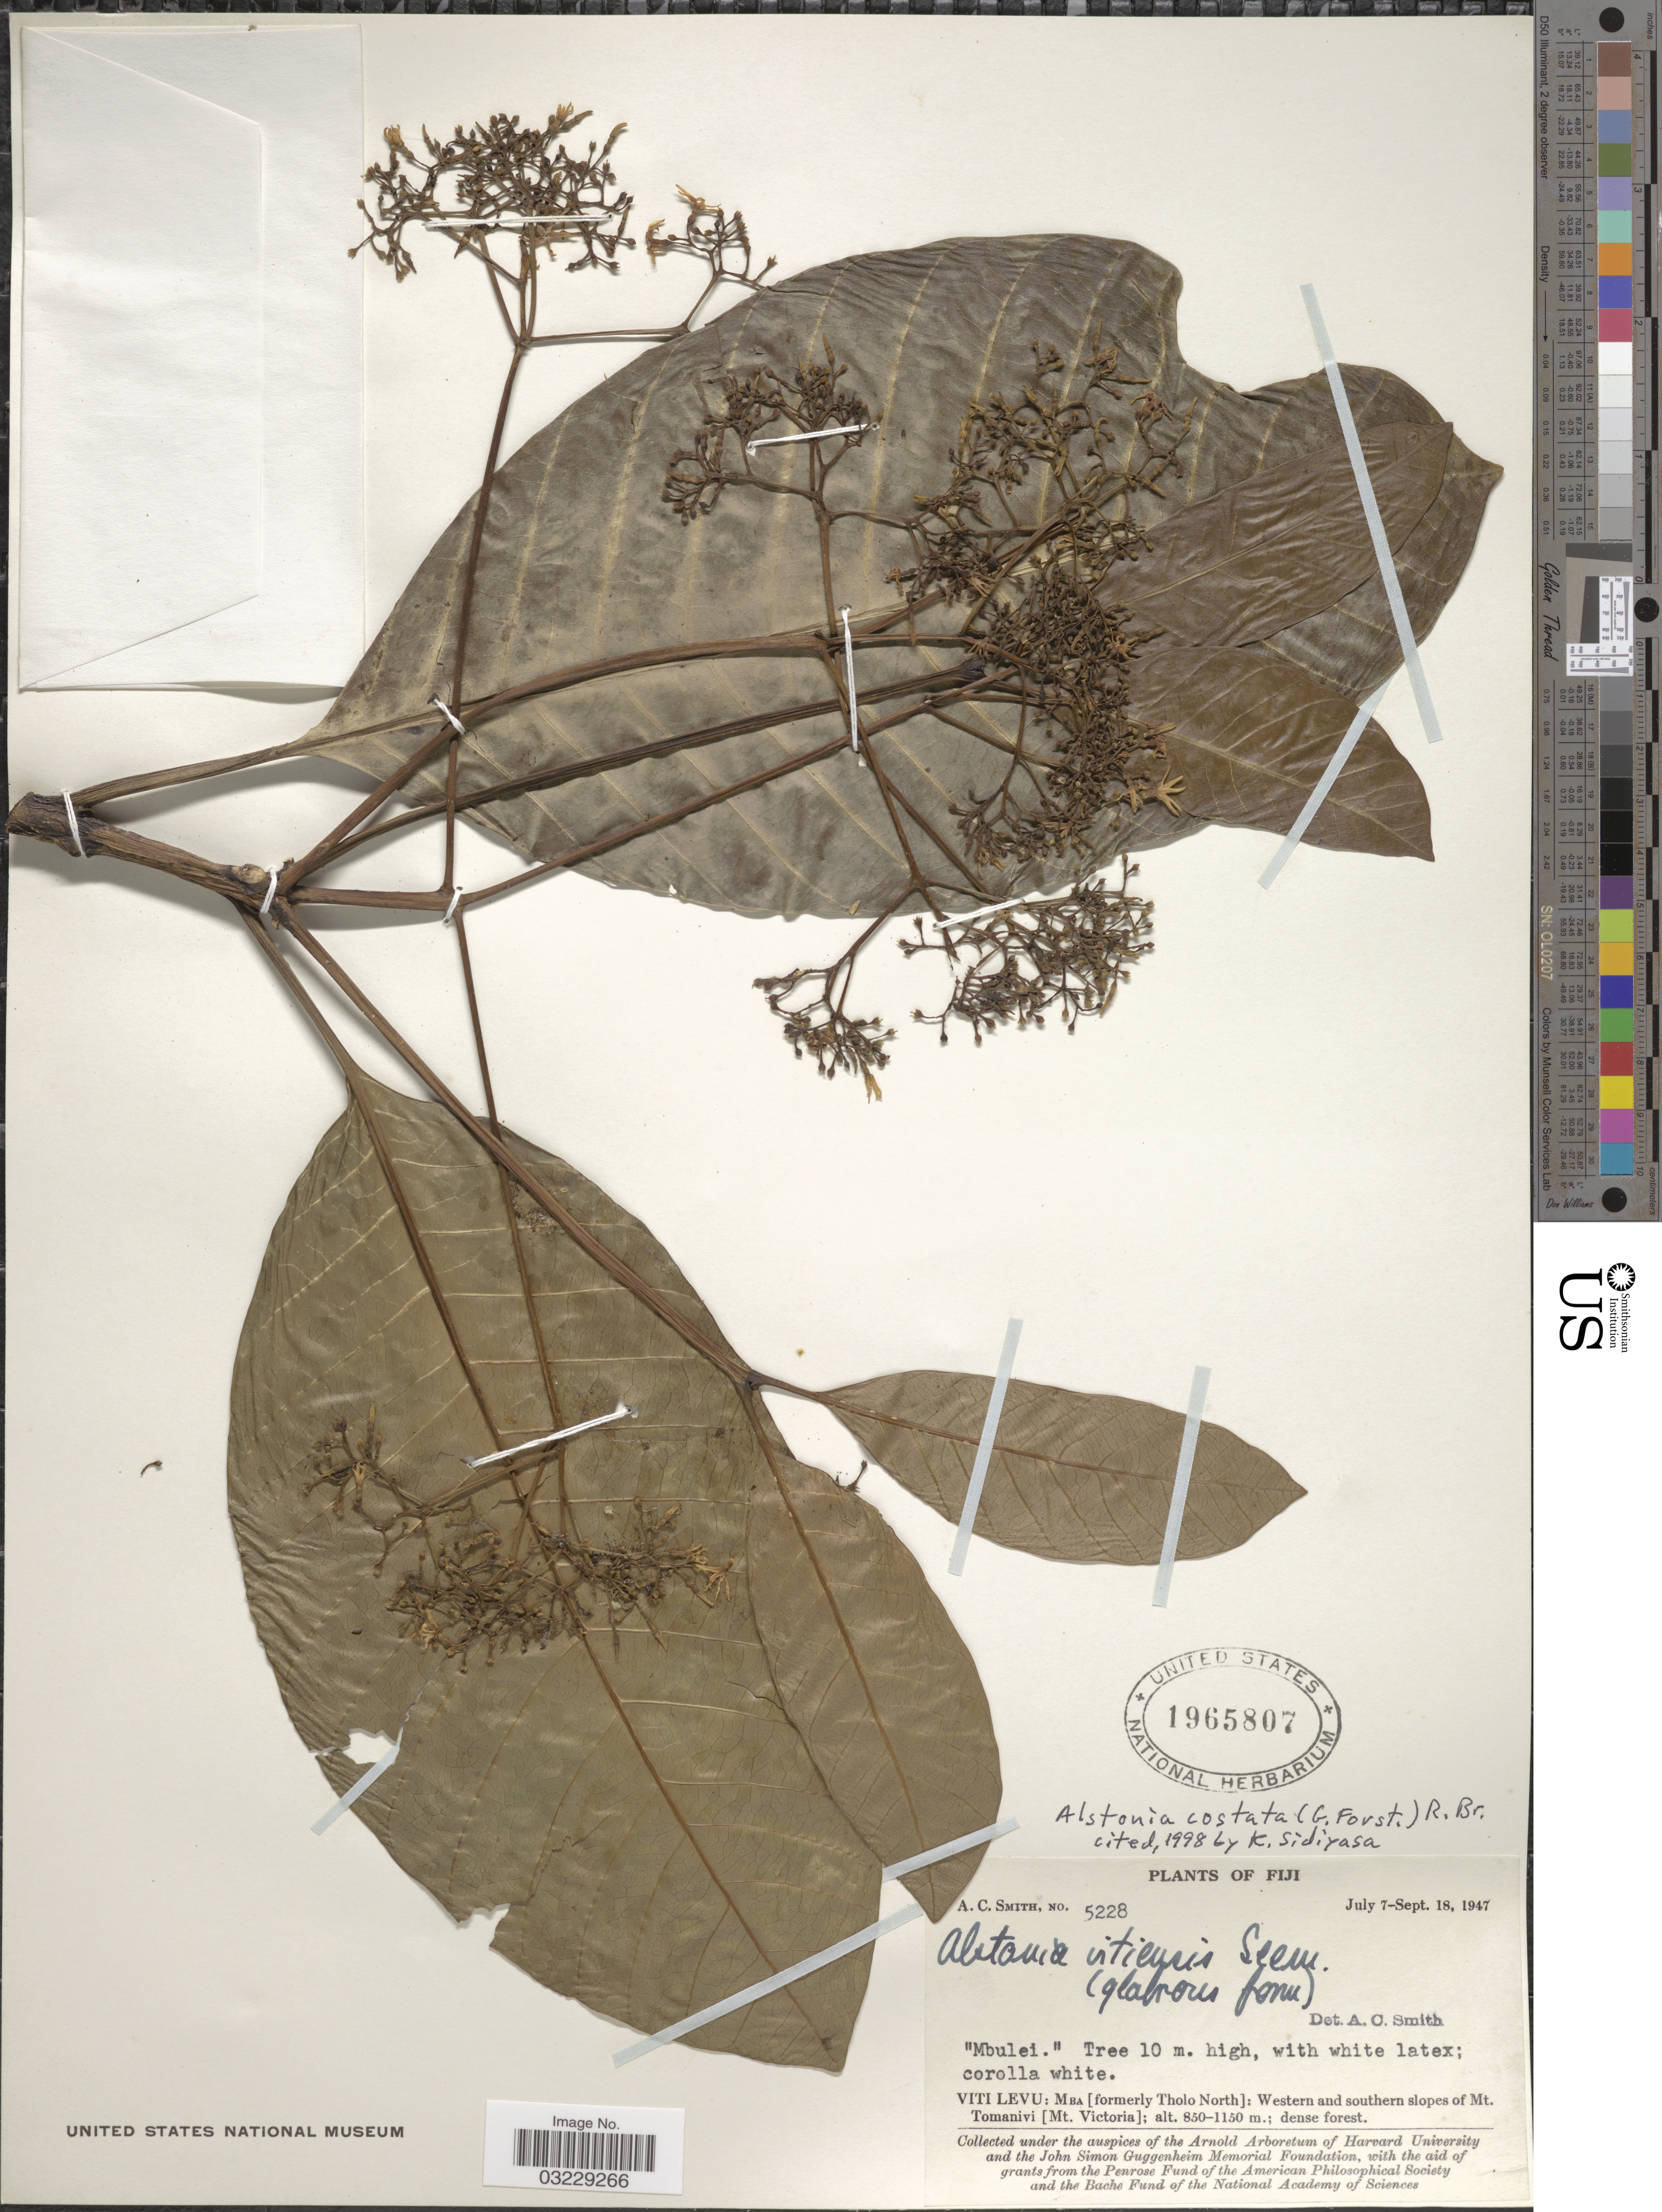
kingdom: Plantae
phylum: Tracheophyta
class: Magnoliopsida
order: Gentianales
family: Apocynaceae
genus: Alstonia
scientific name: Alstonia costata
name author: (G. Forst.) R. Br.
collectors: A. C. Smith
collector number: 5228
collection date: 1947-07-07/1947-09-18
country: Fiji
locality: Viti Levu: Mba [formerly Tholo North]: Western and southern slopes of Mt. Tomanivi [Mt. Victoria].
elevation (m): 850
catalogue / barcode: US 1965807